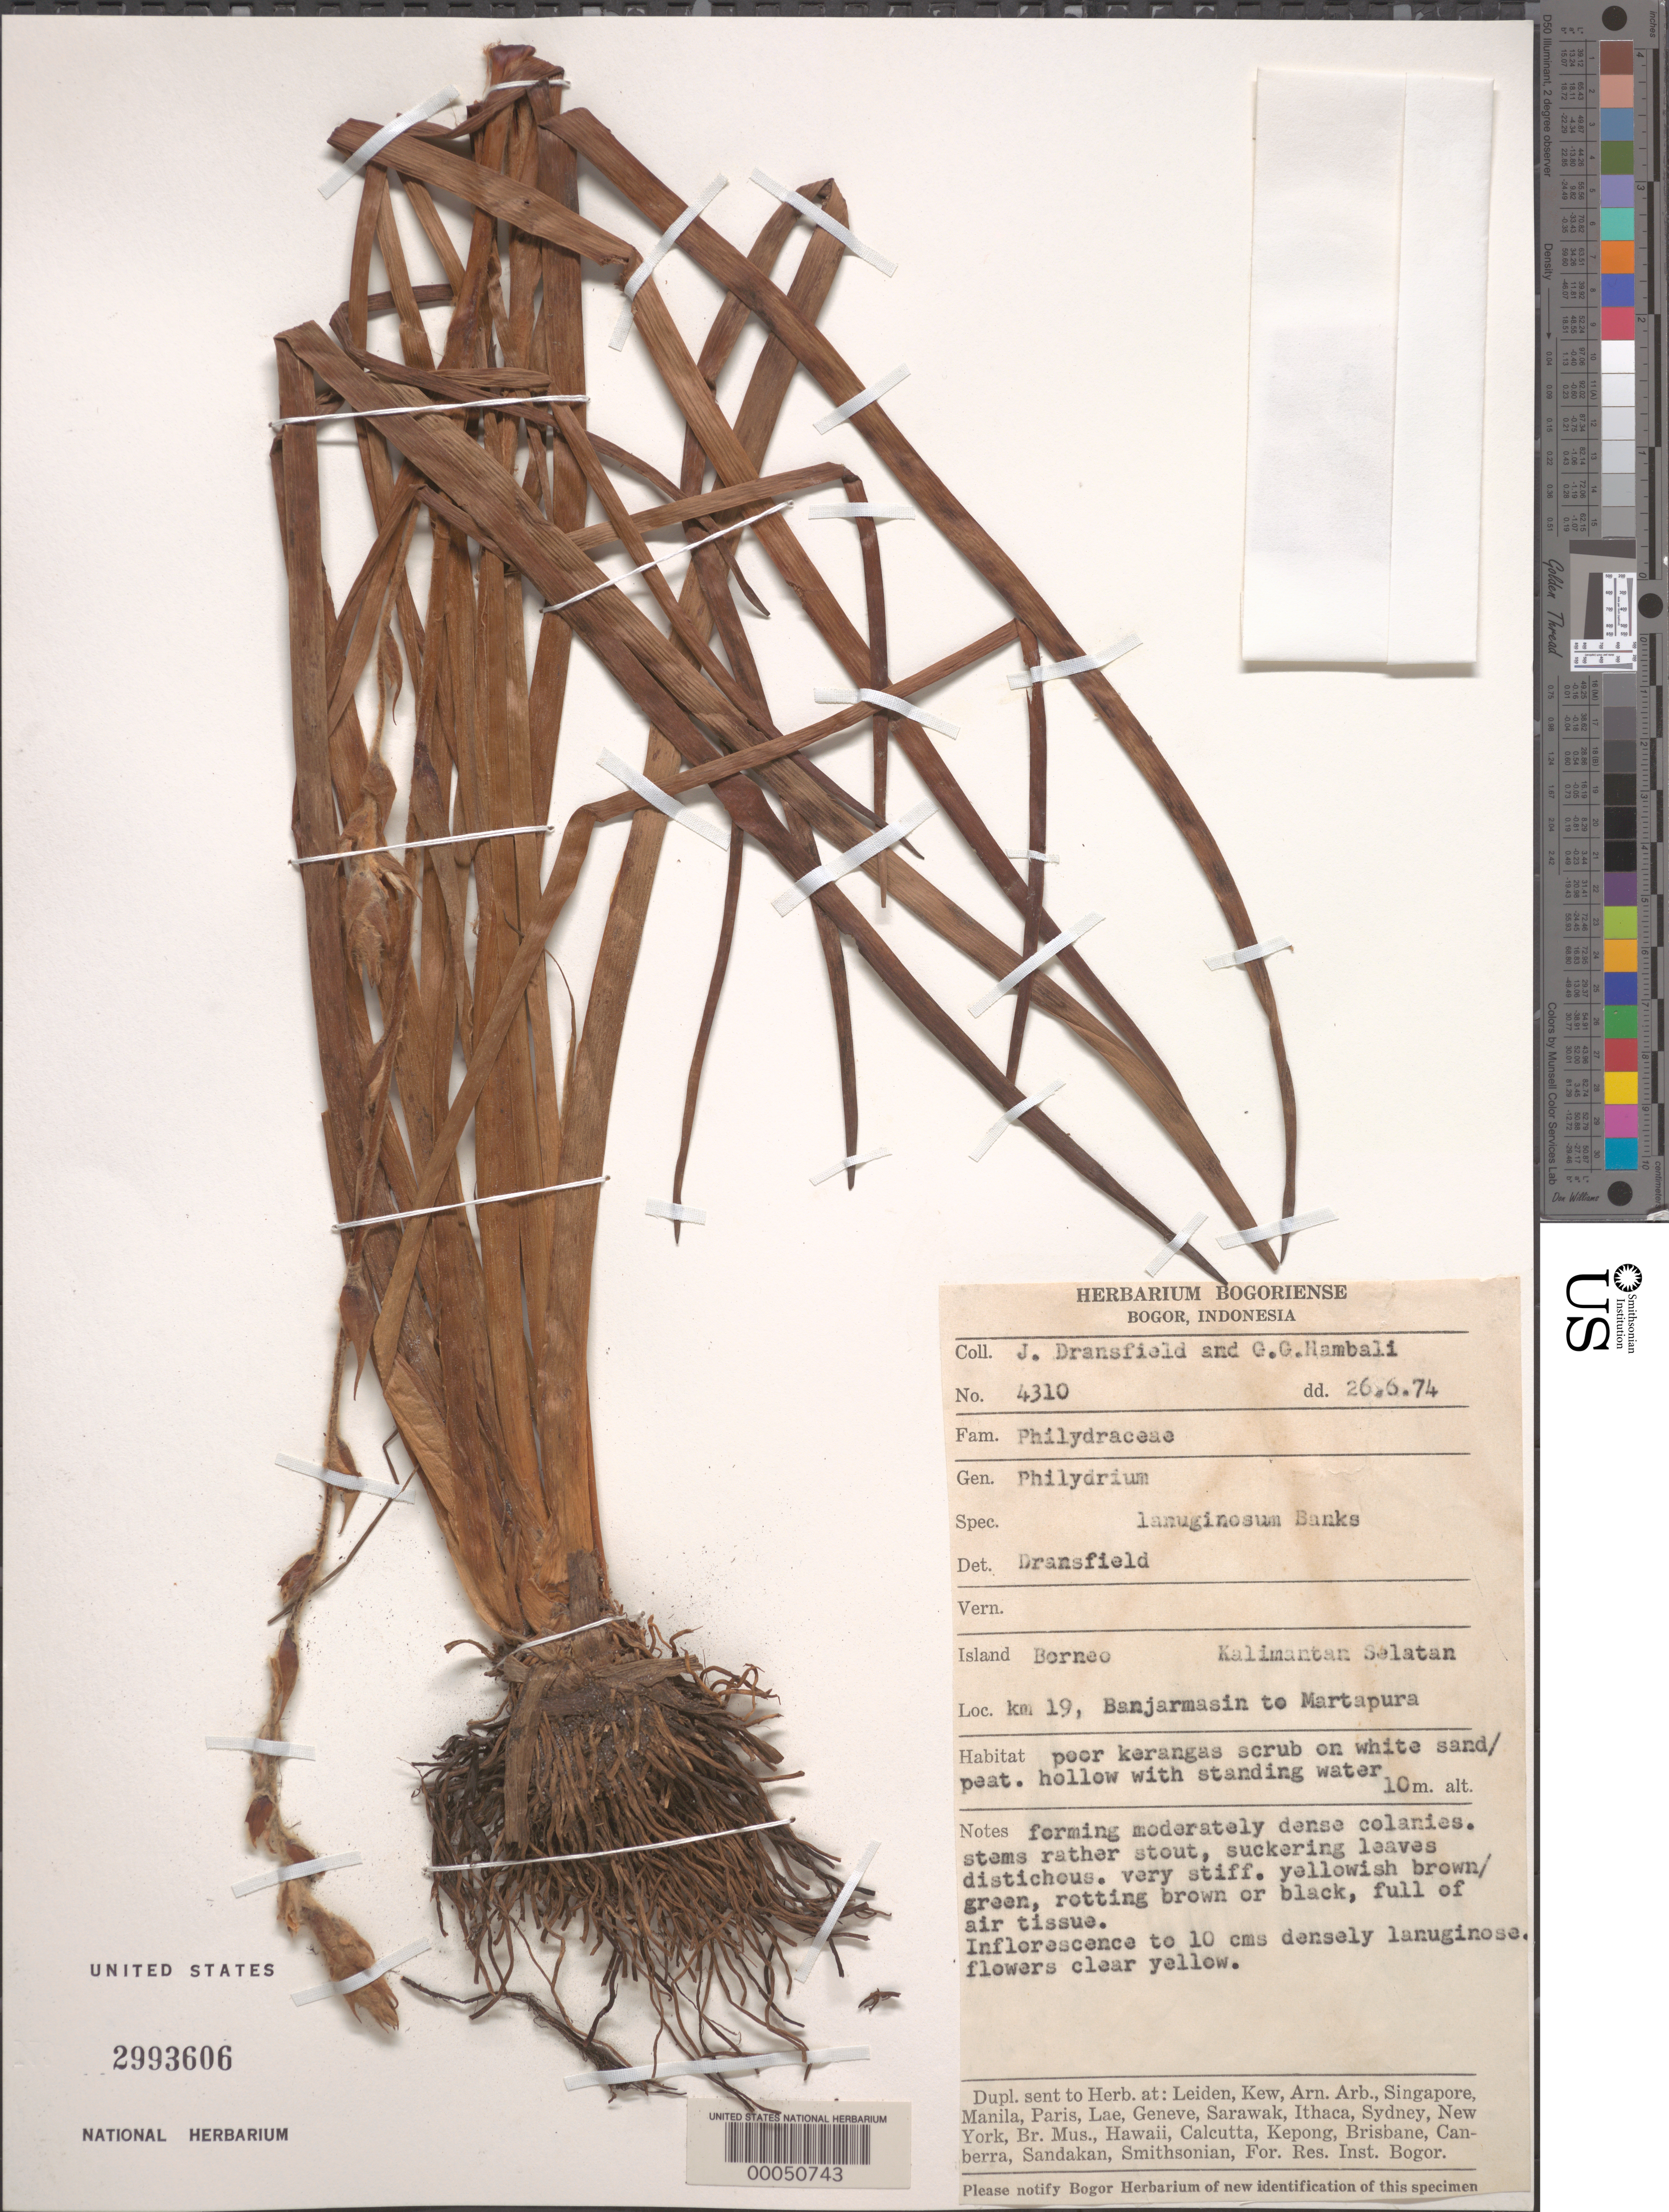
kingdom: Plantae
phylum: Tracheophyta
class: Liliopsida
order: Commelinales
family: Philydraceae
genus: Philydrum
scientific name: Philydrum lanuginosum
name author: Banks & Sol. ex Gaertn.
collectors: J. Dransfield & G. Hambali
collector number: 4310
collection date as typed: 26 Jun 1974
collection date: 1974-06-26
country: Indonesia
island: Java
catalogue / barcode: US 2993606